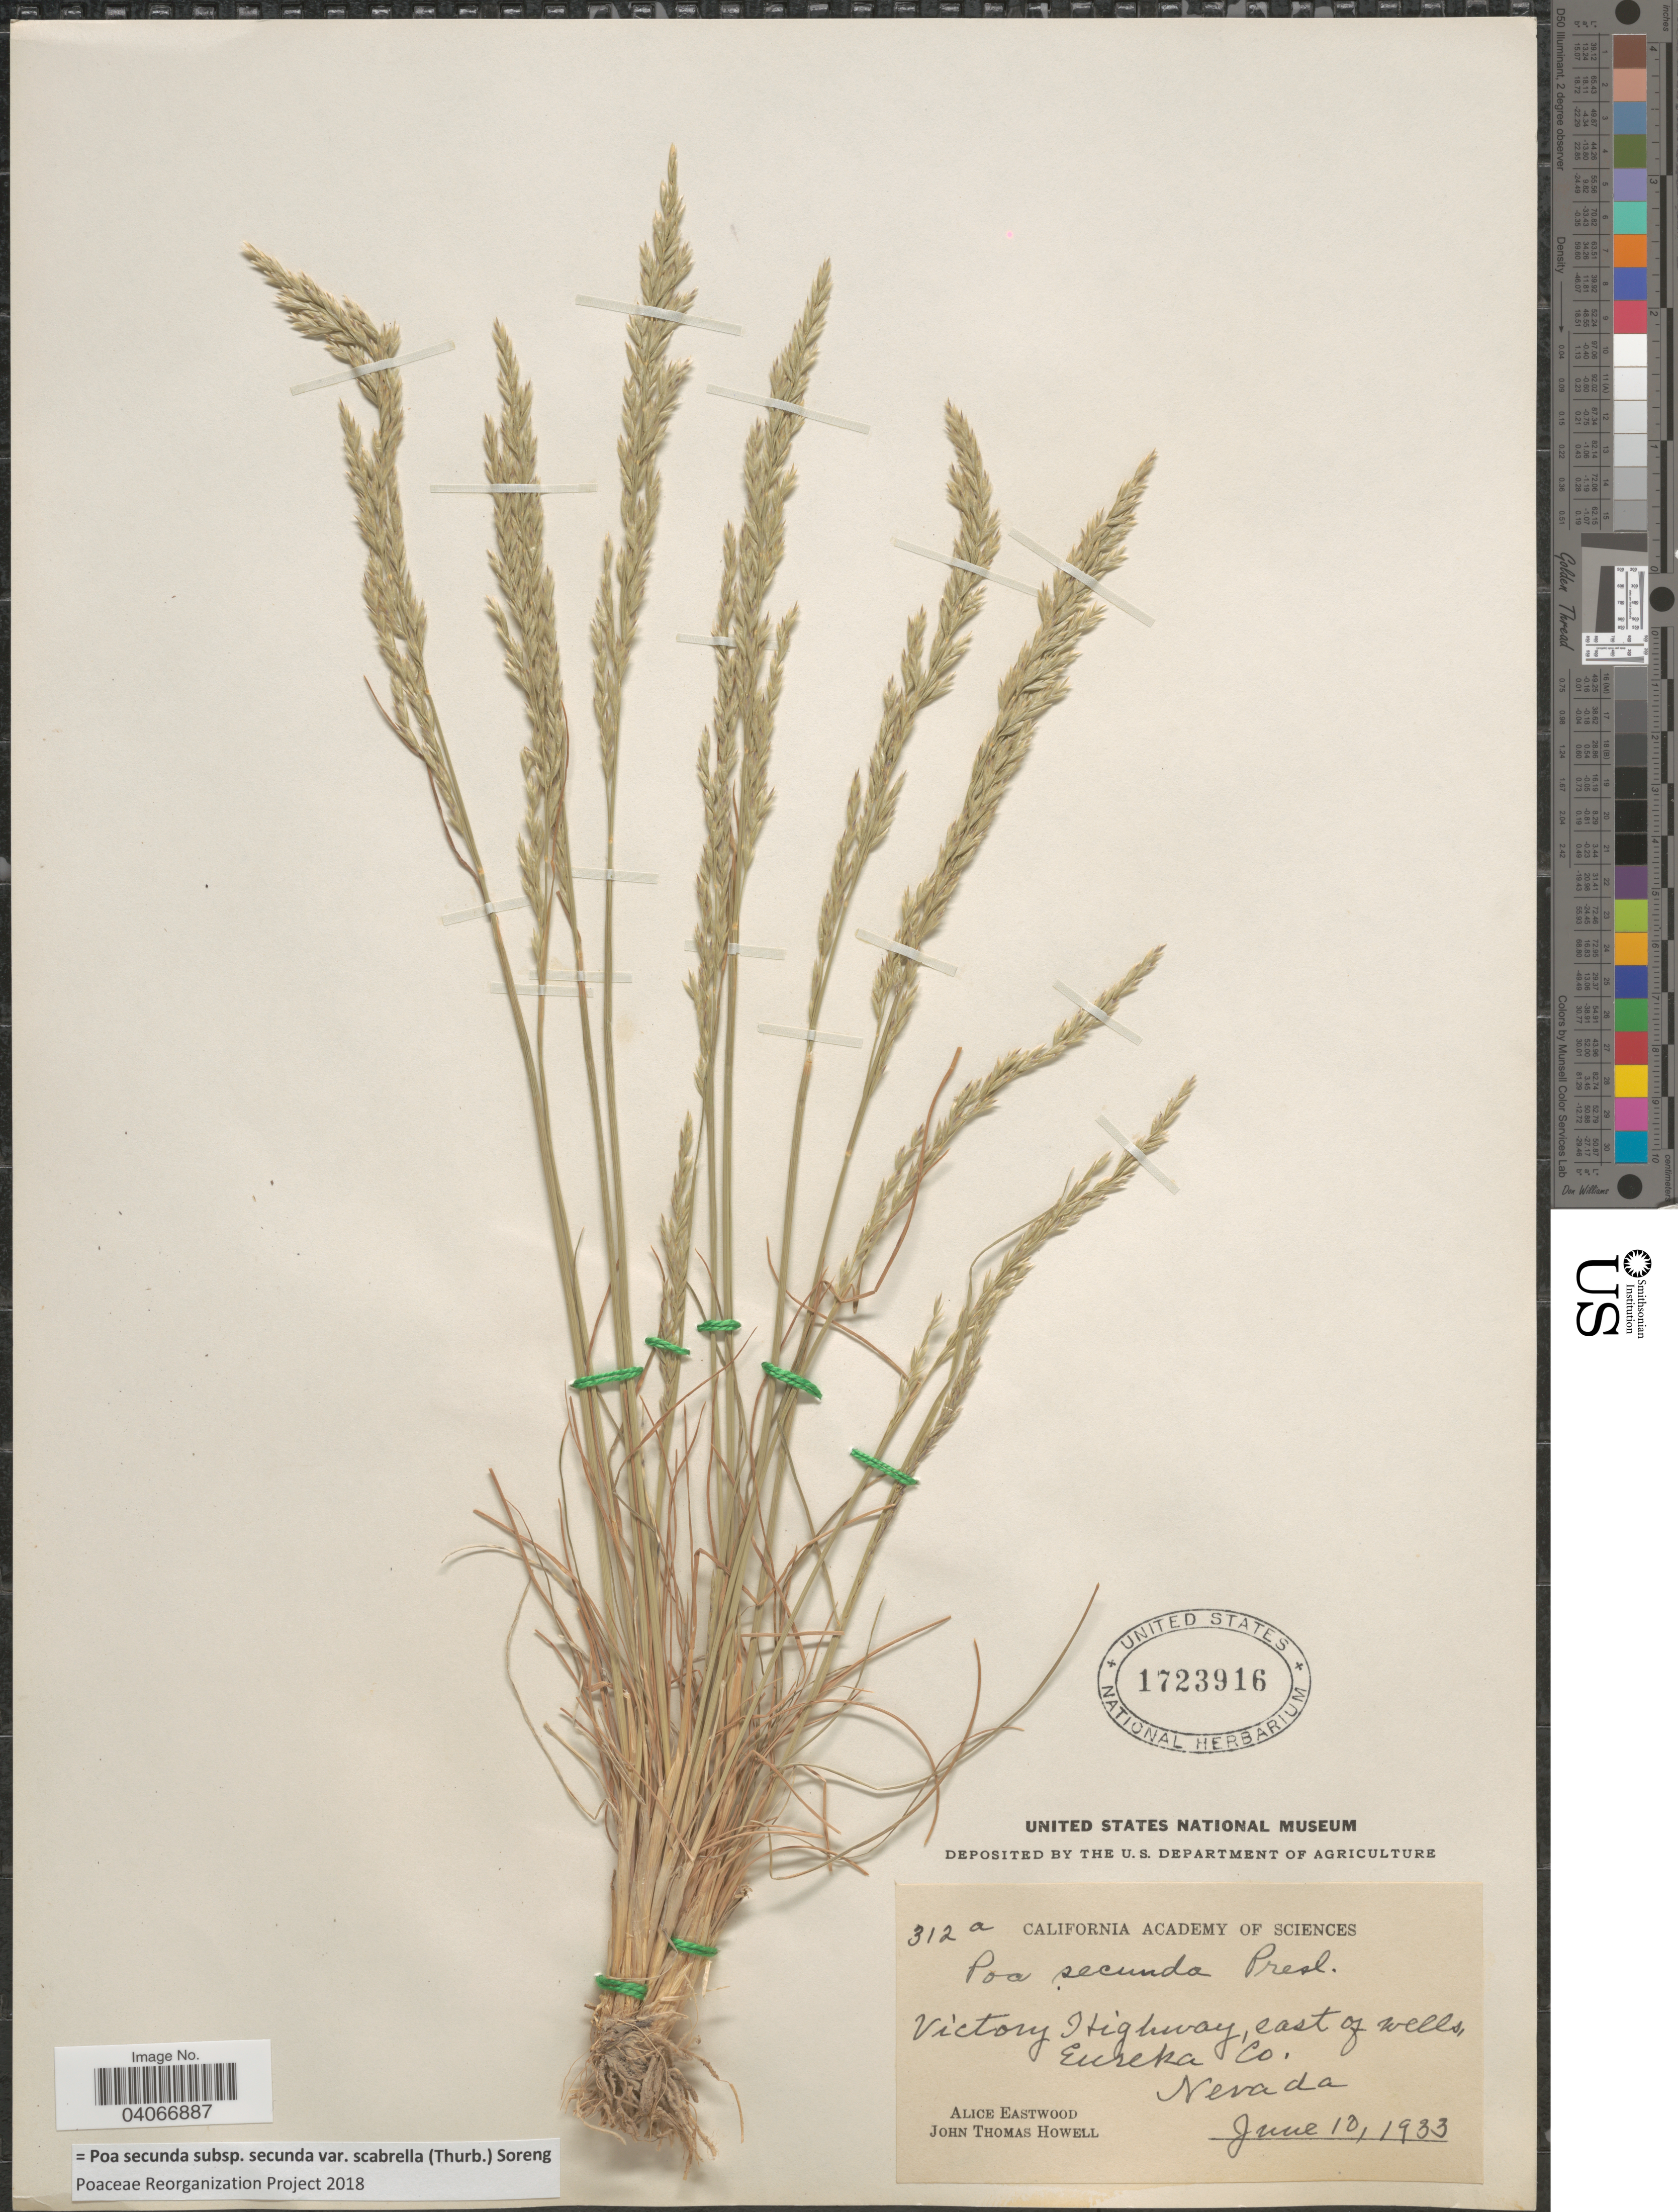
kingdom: Plantae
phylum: Tracheophyta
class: Liliopsida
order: Poales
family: Poaceae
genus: Poa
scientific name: Poa secunda subsp. secunda var. scabrella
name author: (Thurb.) Soreng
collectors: A. Eastwood & J. T. Howell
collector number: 312a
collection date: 1933-06-10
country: United States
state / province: Nevada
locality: Victory Highway, east of Wells, Eureka Co.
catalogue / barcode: US 1723916